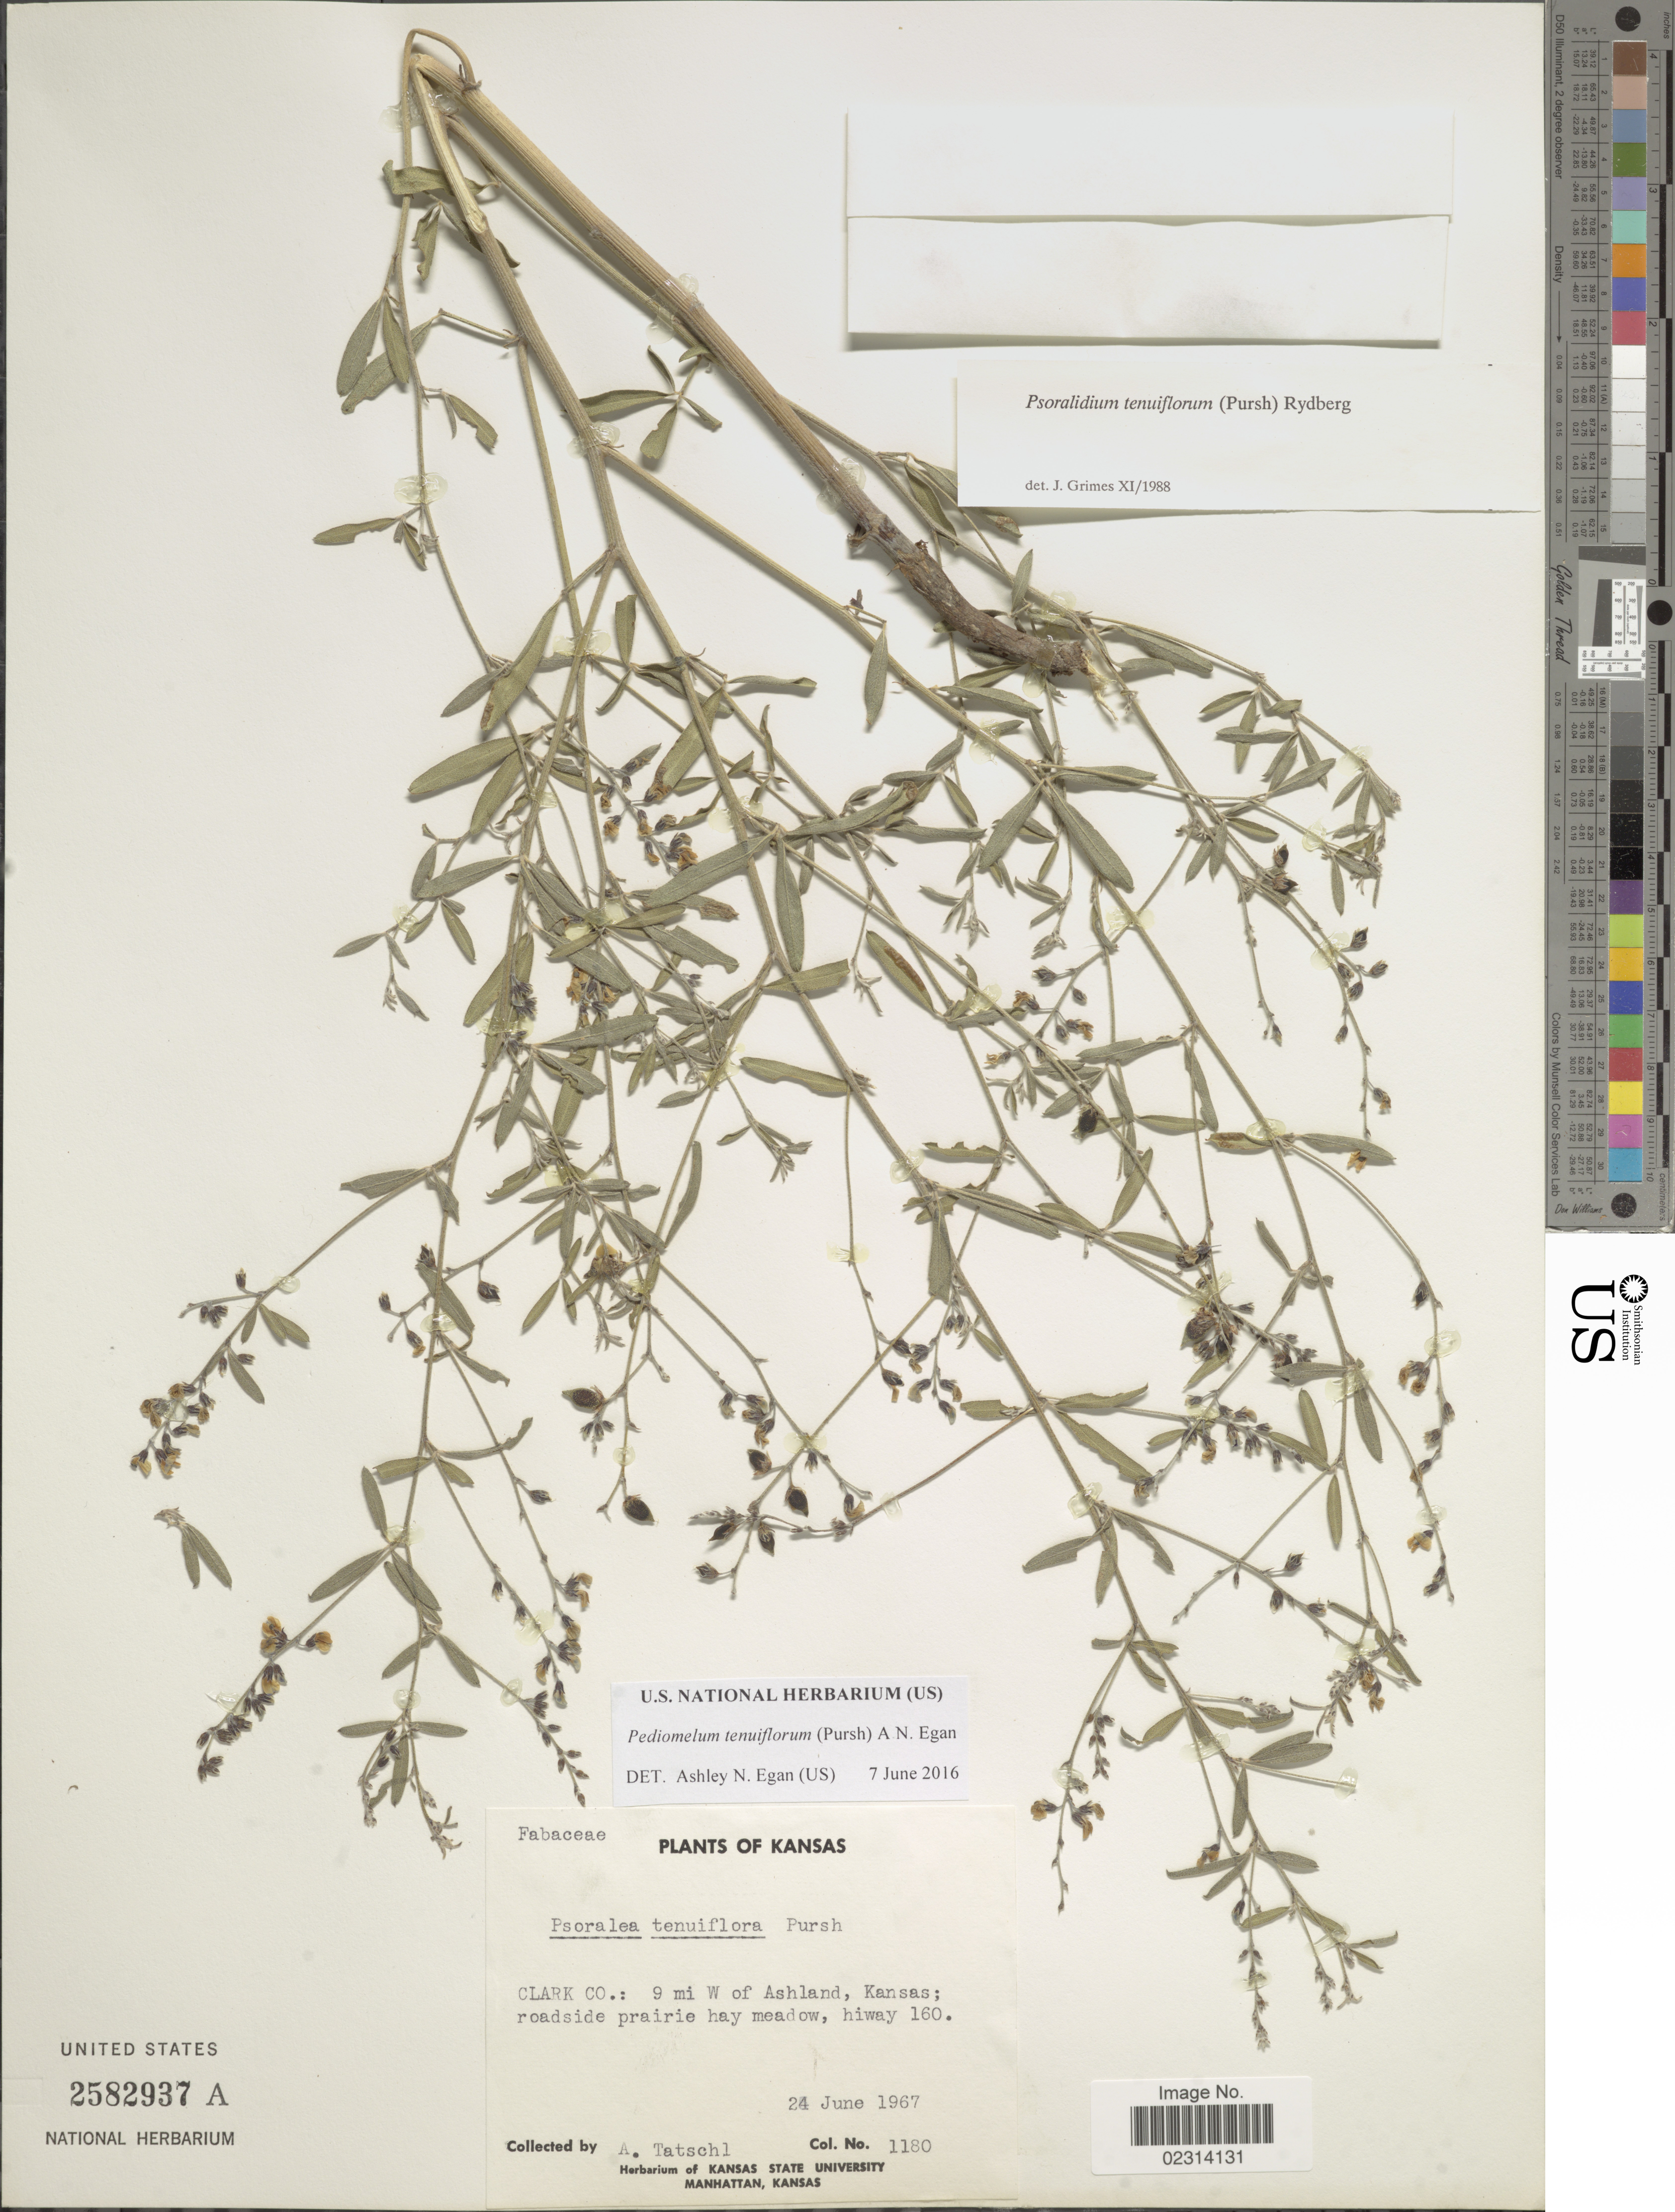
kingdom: Plantae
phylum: Tracheophyta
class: Magnoliopsida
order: Fabales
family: Fabaceae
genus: Psoralidium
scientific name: Psoralidium tenuiflorum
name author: (Pursh) Rydb.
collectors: A. Tatschl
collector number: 1180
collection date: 1967-06-24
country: United States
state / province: Kansas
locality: Clark Co.: 9 mi W of Ashland, Kansas, roadside prairie hay meadow, Hiway 160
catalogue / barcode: US 2582937A